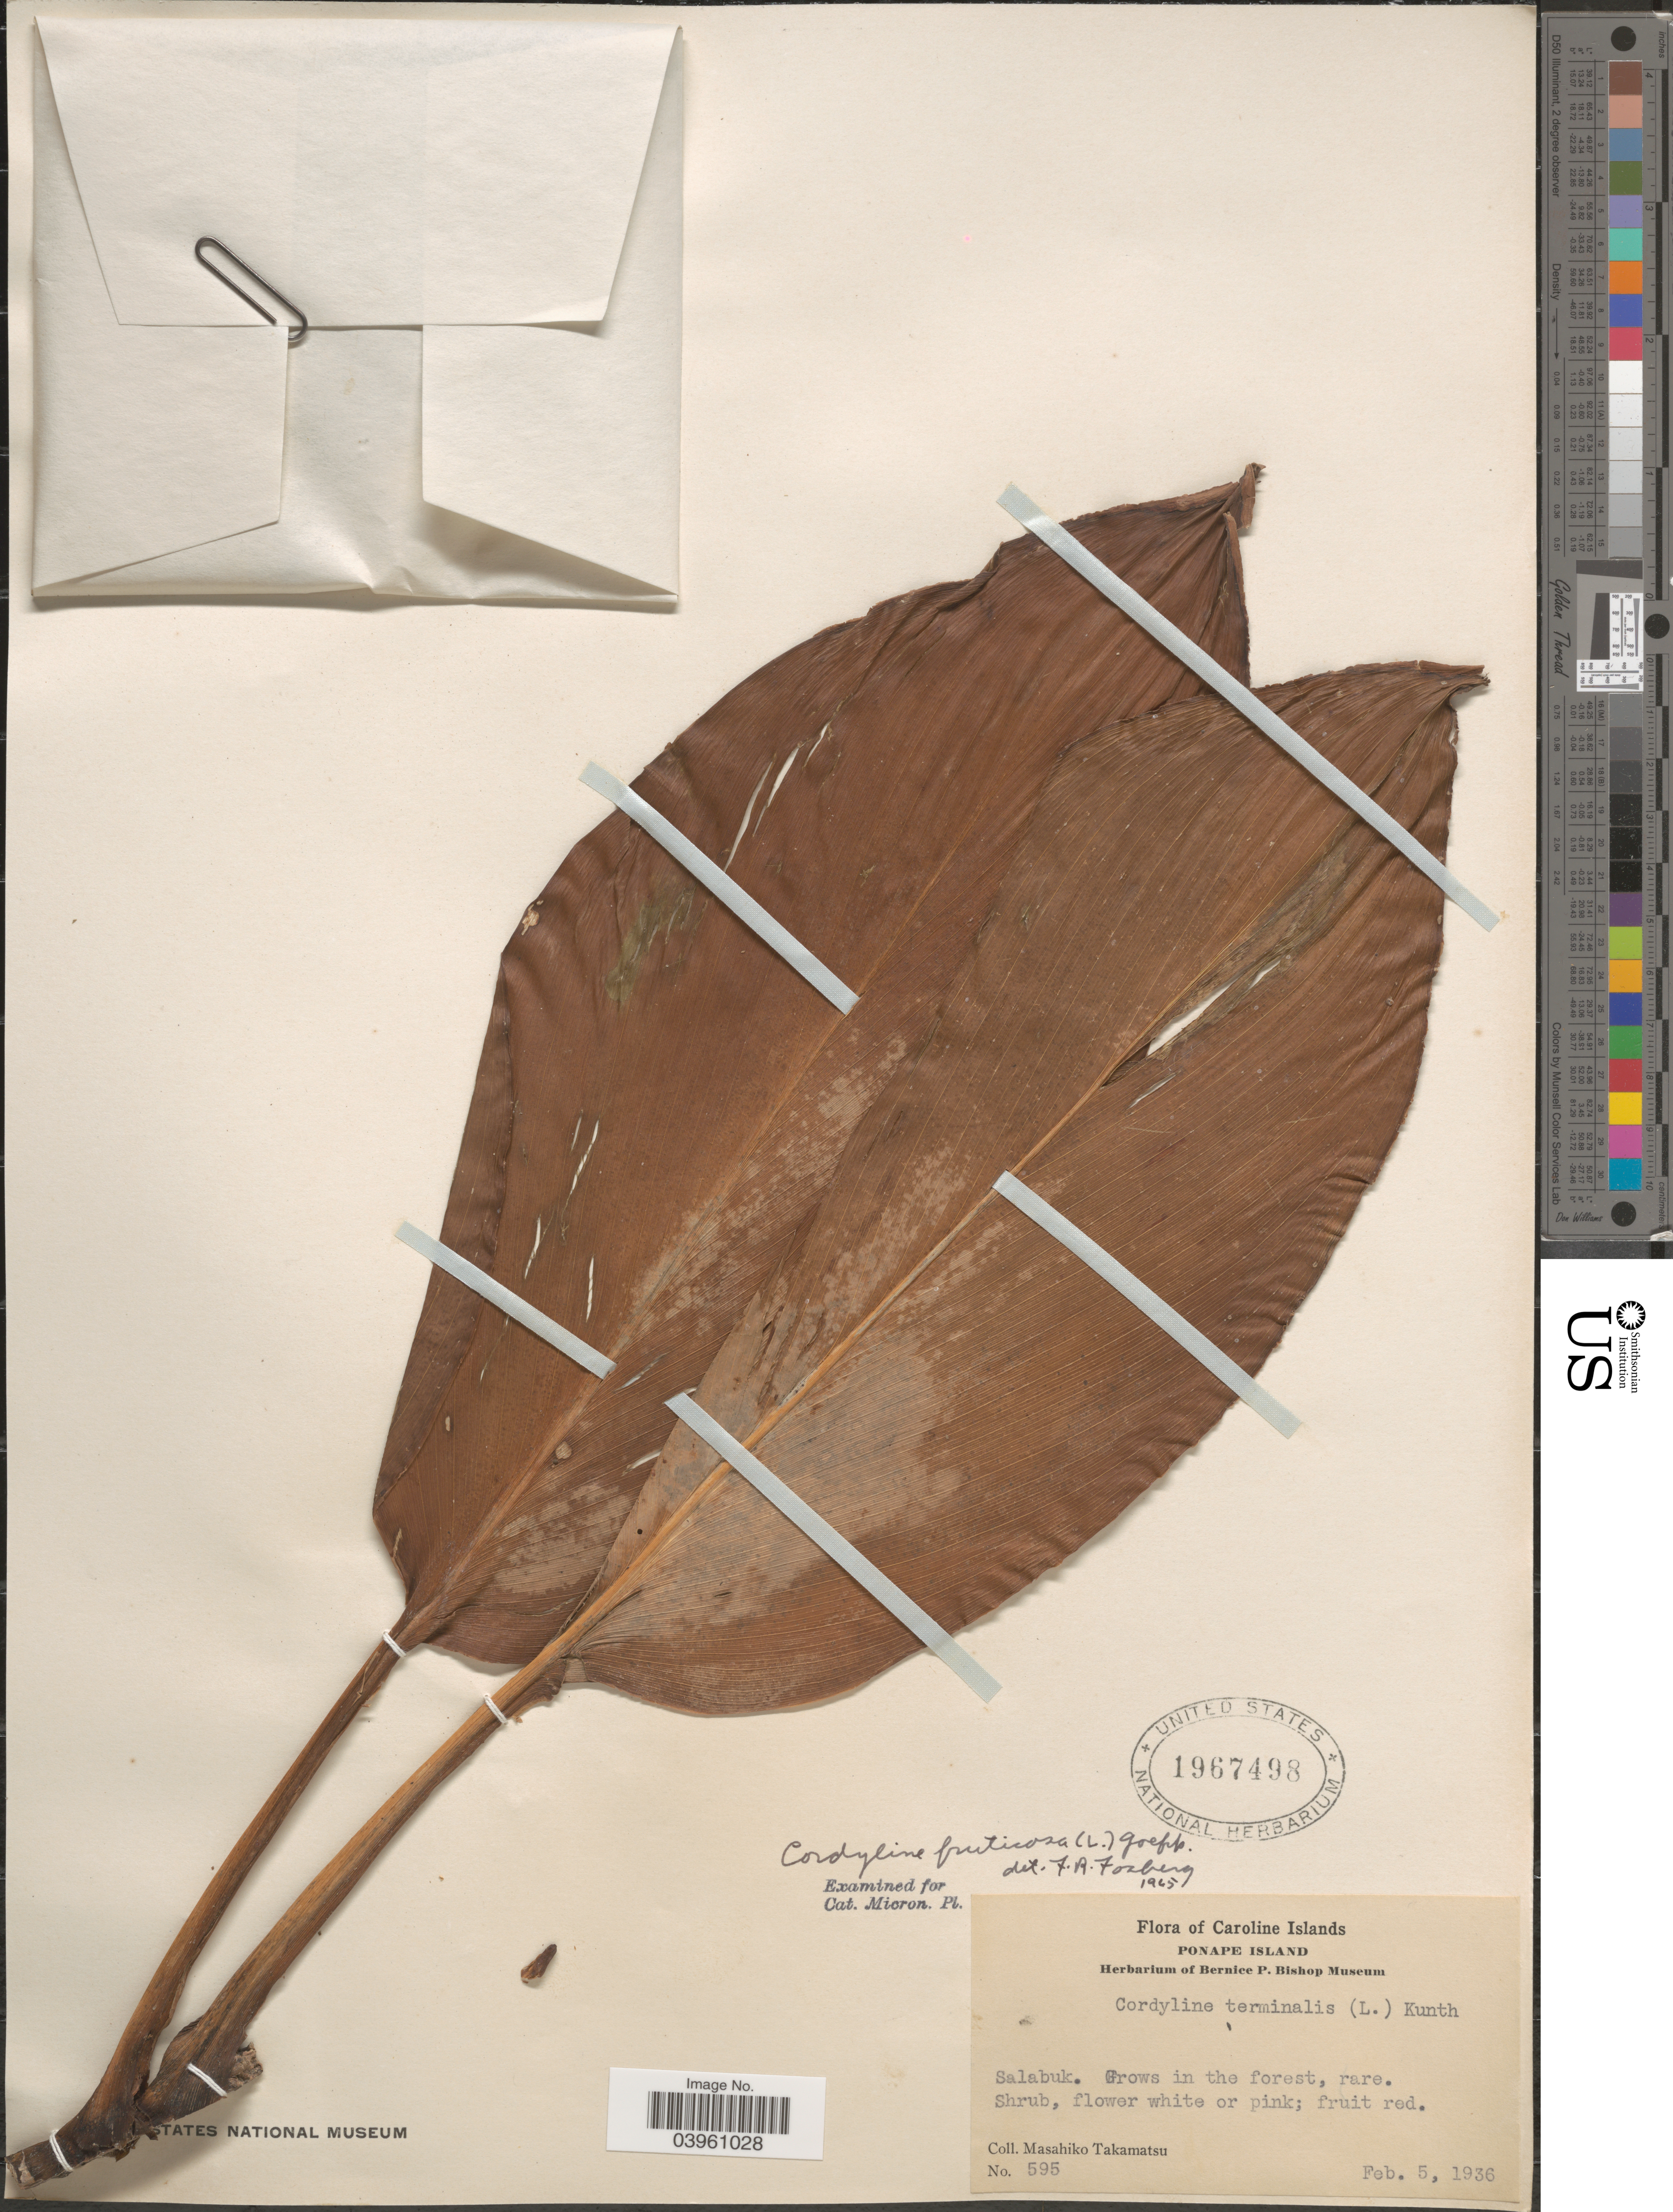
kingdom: Plantae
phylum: Tracheophyta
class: Liliopsida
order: Asparagales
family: Asparagaceae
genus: Cordyline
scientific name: Cordyline fruticosa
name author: (L.) A. Chev.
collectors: M. Takamatsu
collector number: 595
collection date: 1936-02-05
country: Micronesia, Federated States of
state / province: Pohnpei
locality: Caroline Islands. Ponape Island. Salabuk.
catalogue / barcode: US 1967498